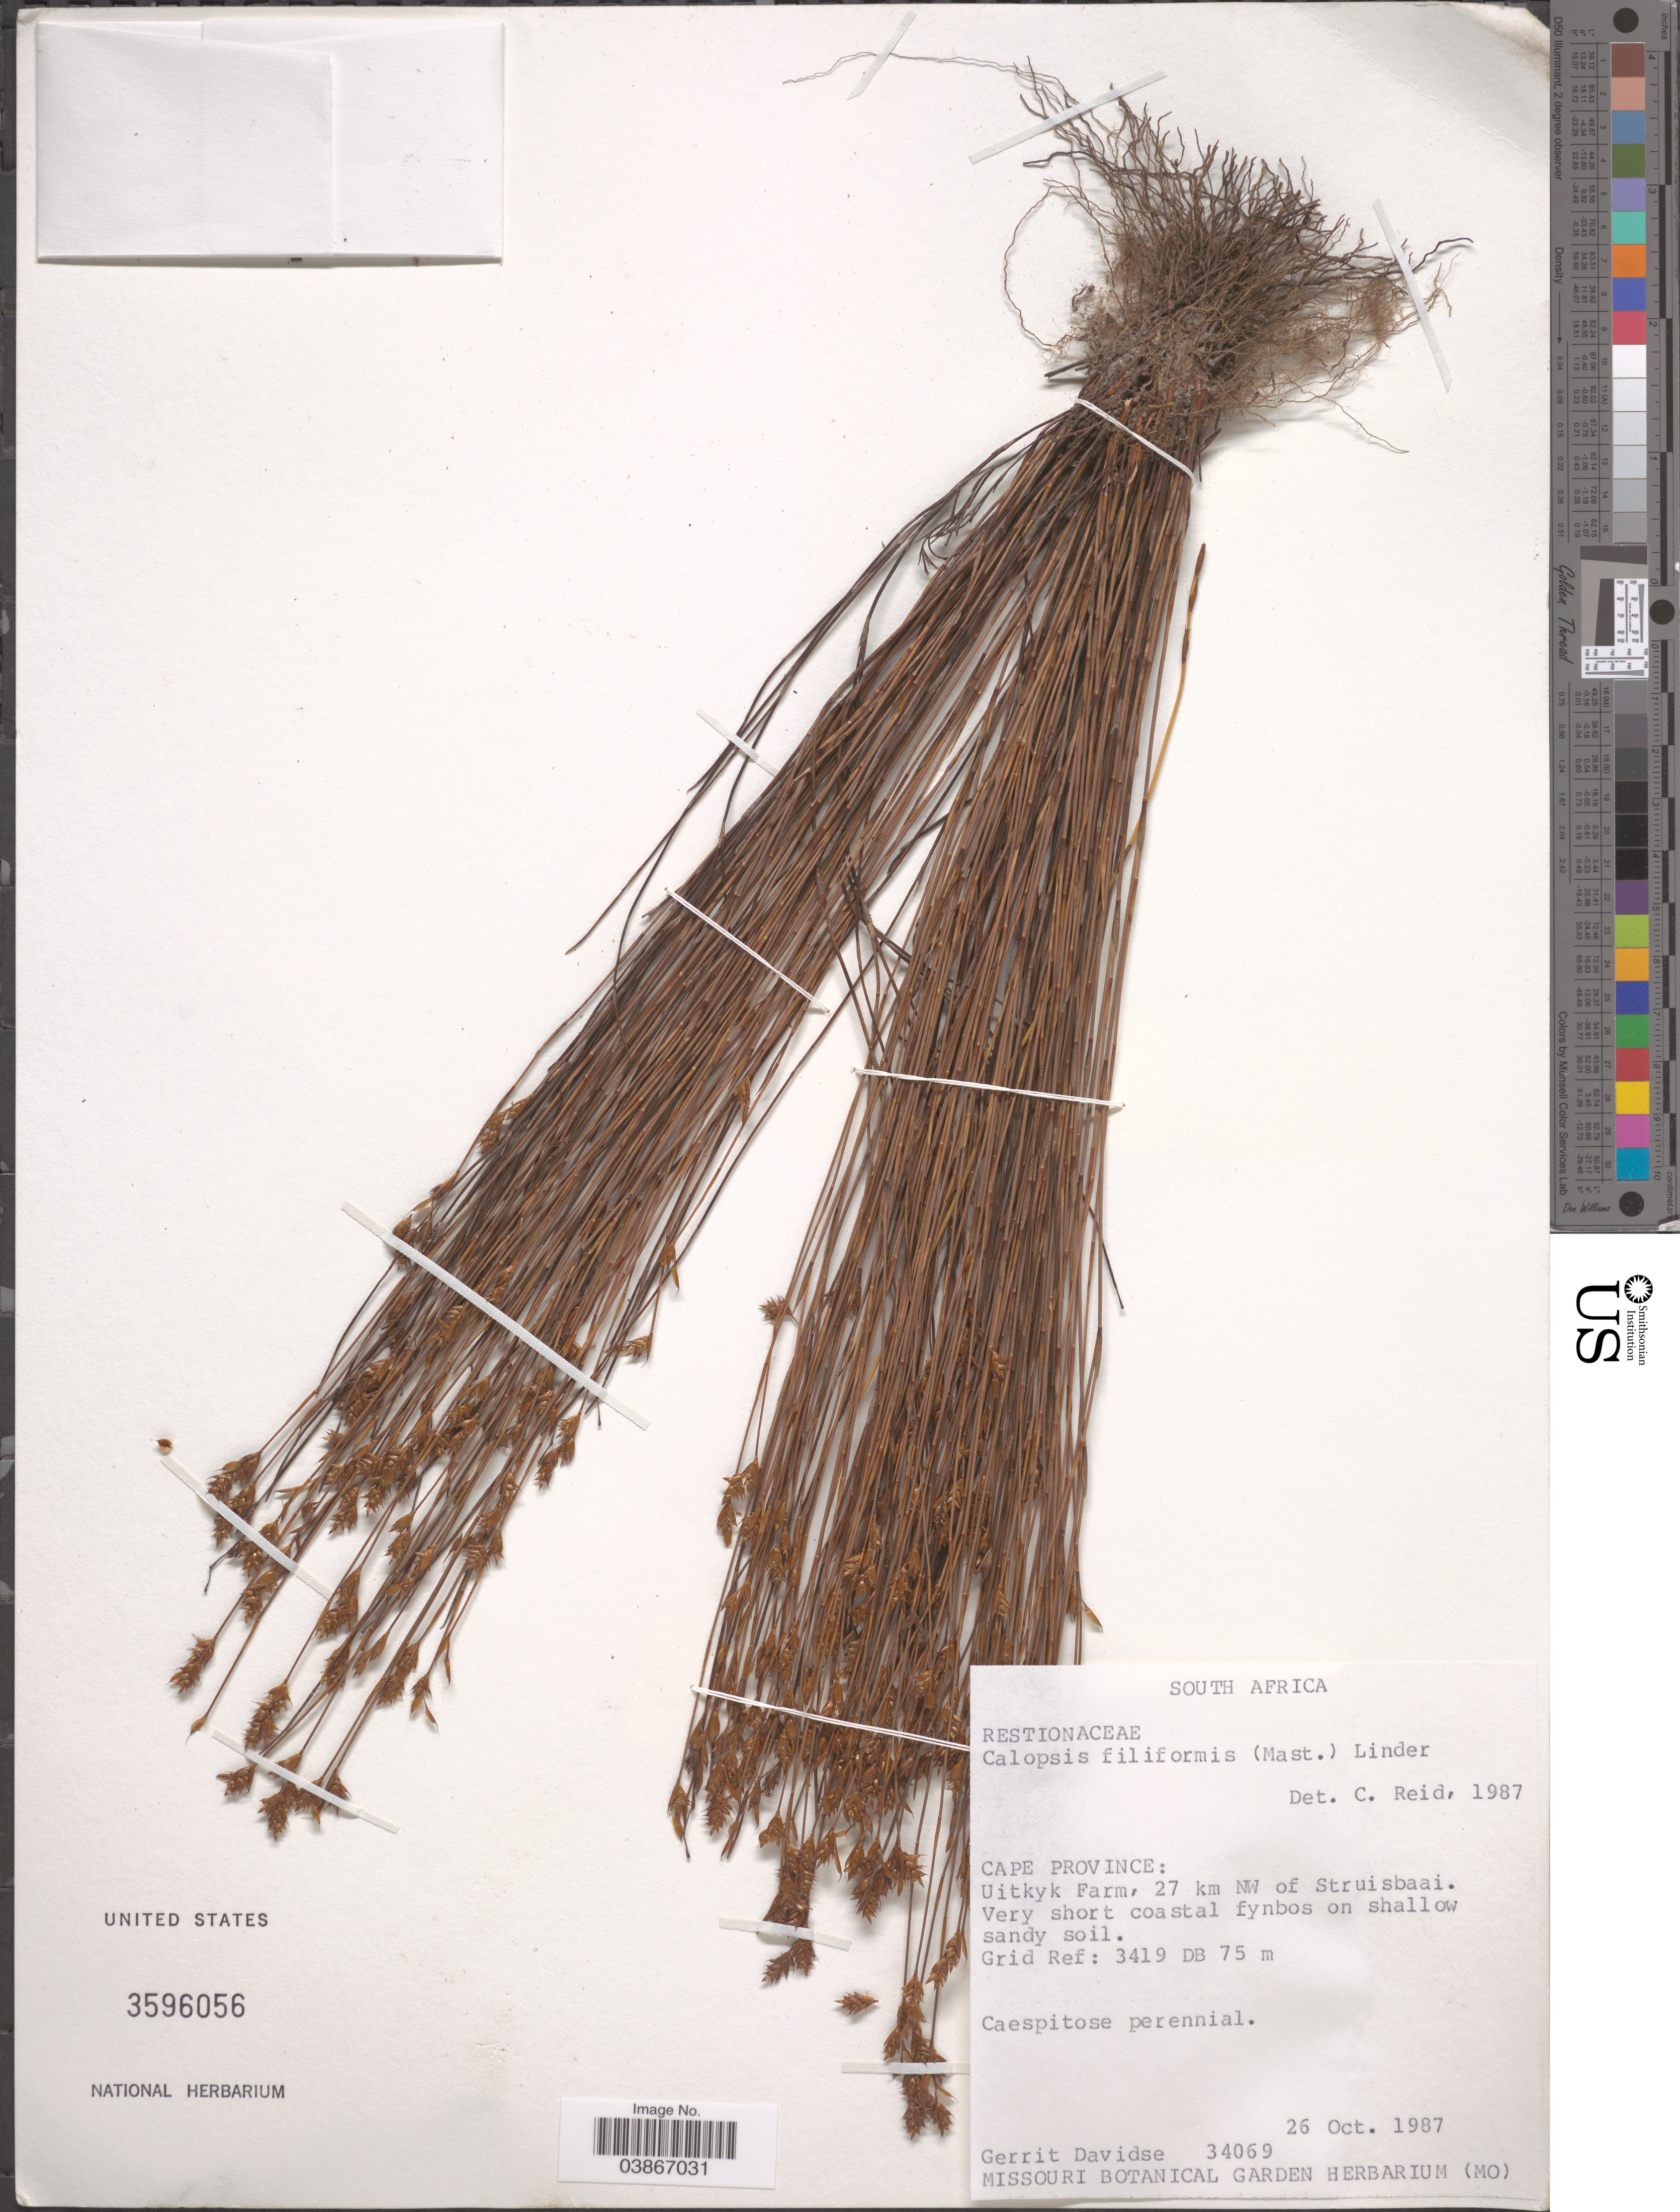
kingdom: Plantae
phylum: Tracheophyta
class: Liliopsida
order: Poales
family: Restionaceae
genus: Restio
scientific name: Restio tenuispicatus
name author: H.P. Linder & C.R. Hardy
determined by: Strong, Mark T., (BOT), Smithsonian Institution - National Museum of Natural History (UNITED STATES)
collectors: G. Davidse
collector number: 34069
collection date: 1987-10-26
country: South Africa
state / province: Western Cape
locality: Uitkyk Farm, 27 km NW of Struisbaai. Grid Ref: 3419 DB.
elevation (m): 75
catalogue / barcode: US 3596056